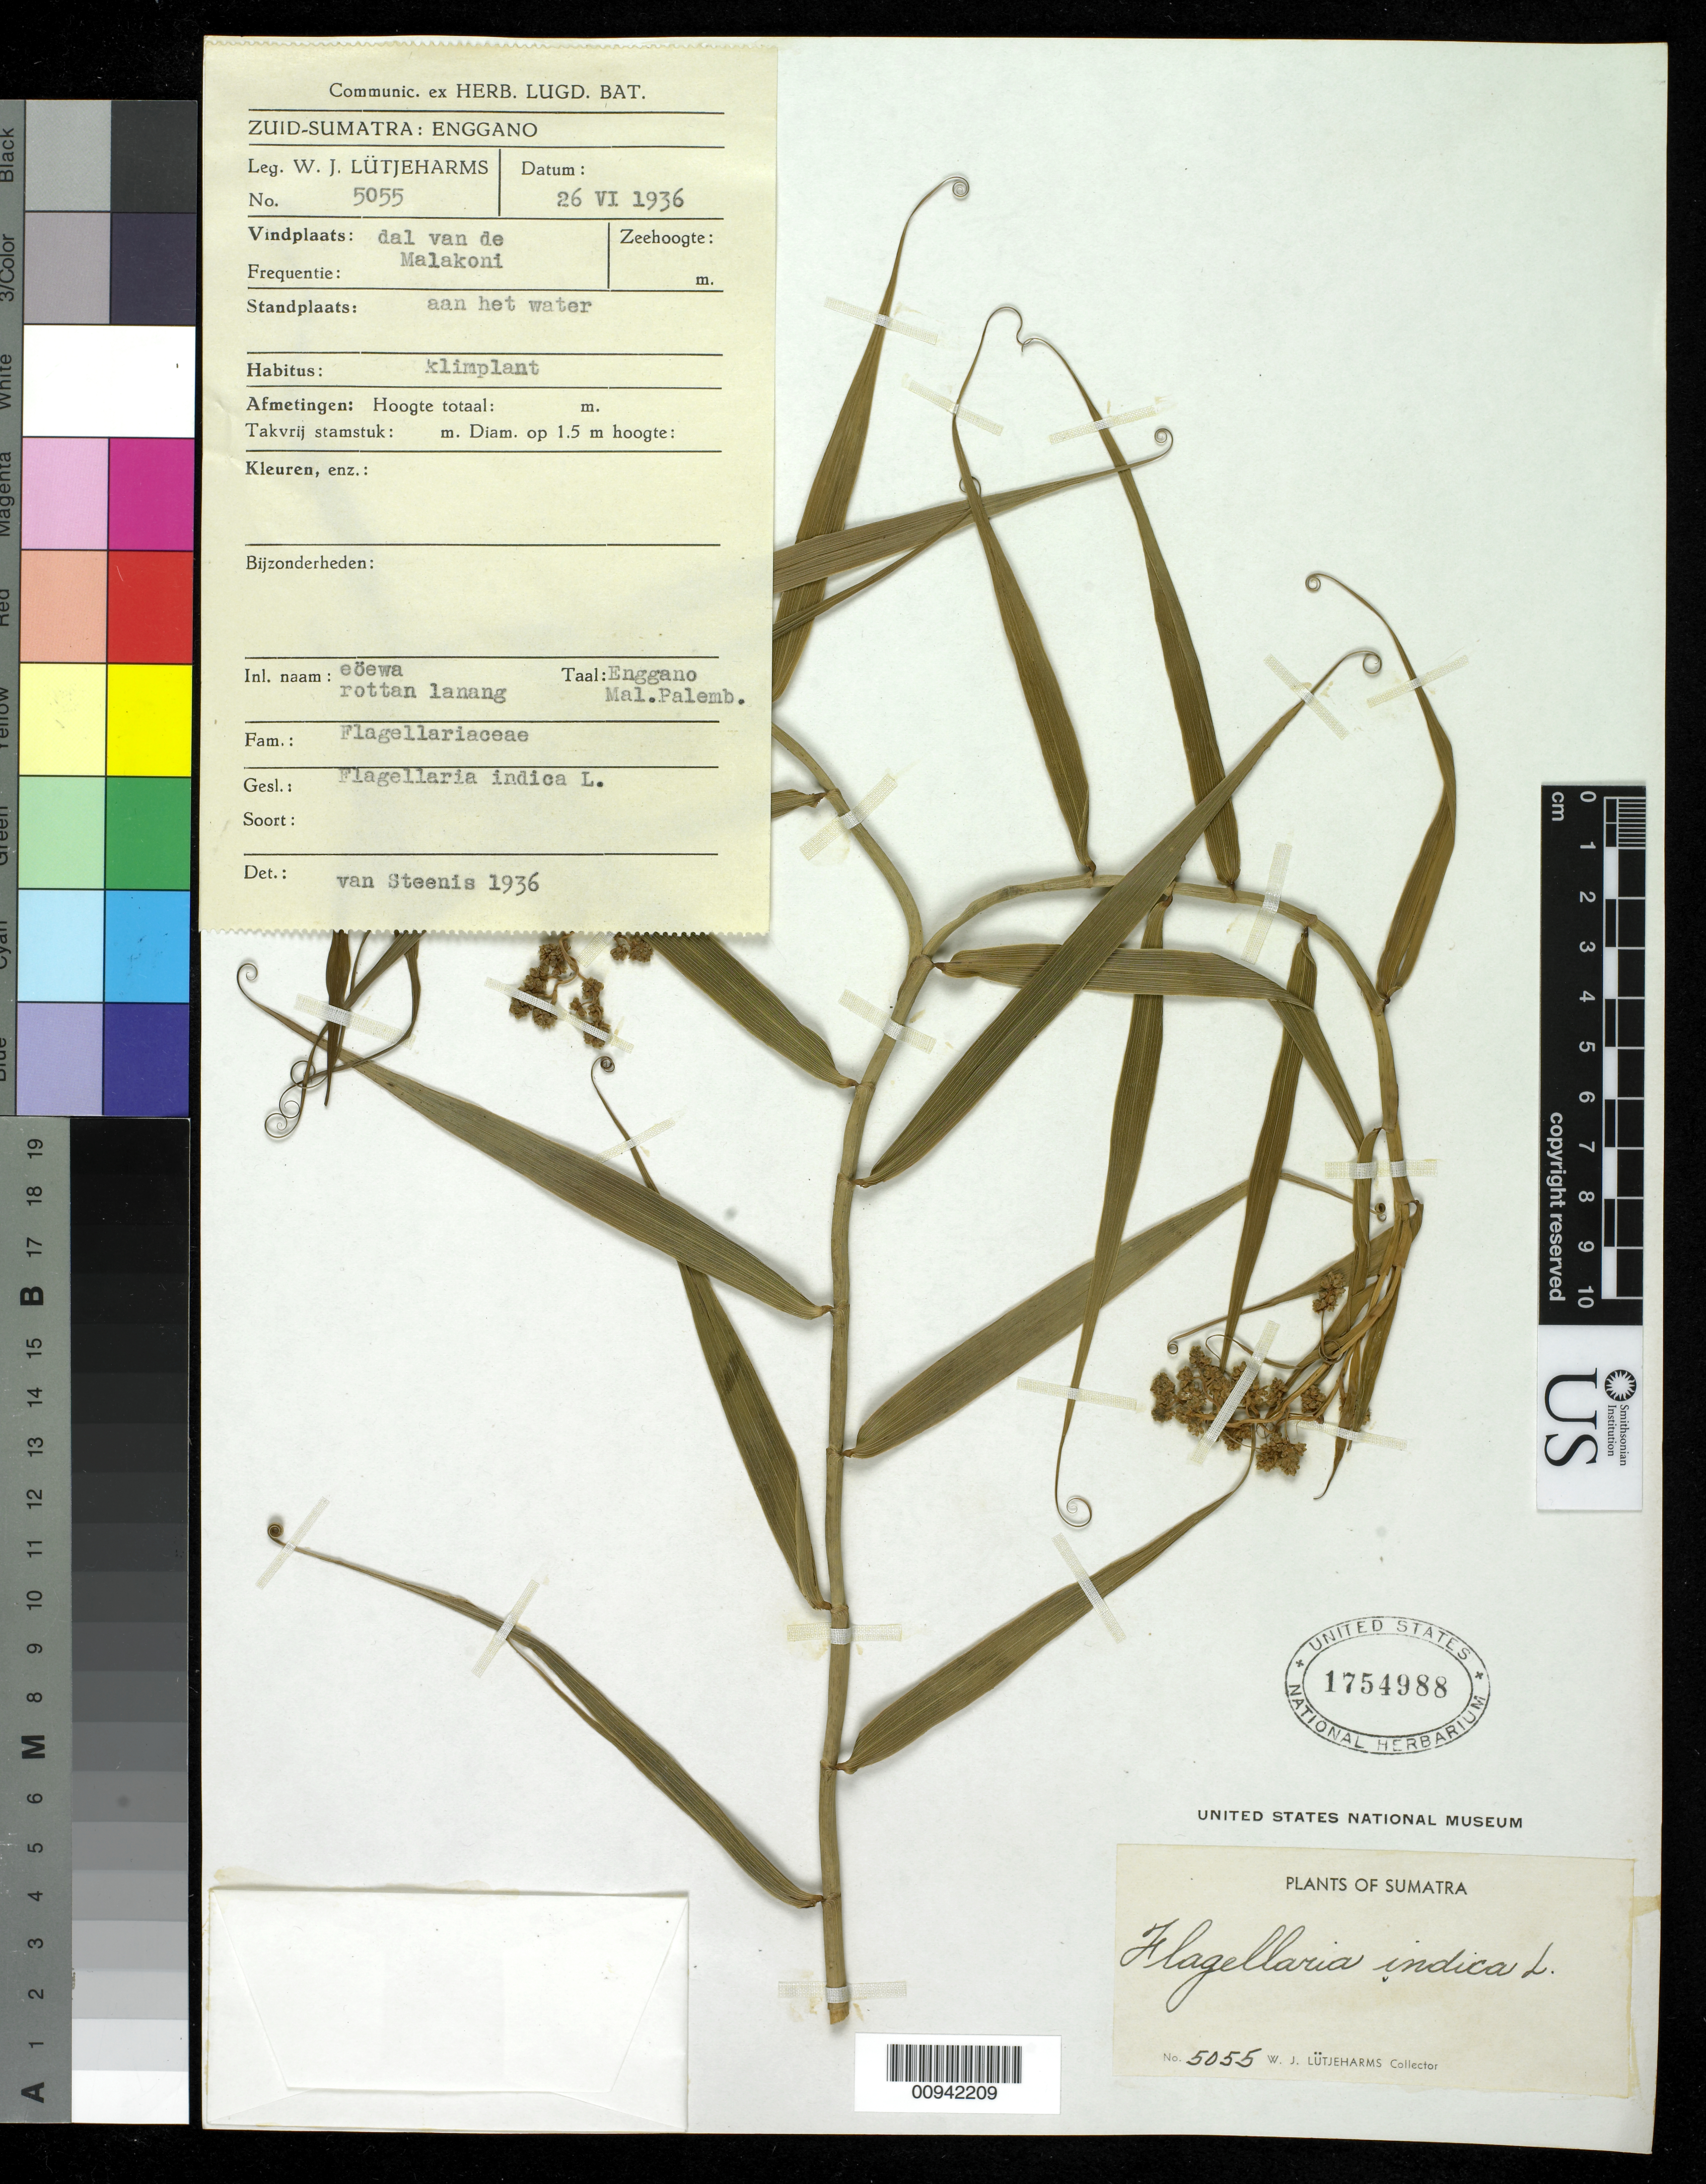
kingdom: Plantae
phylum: Tracheophyta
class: Liliopsida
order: Poales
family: Flagellariaceae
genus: Flagellaria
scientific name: Flagellaria indica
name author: L.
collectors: W. Lütjeharms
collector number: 5055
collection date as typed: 26 Jun 1936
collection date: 1936-06-26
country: Indonesia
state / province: Sumatra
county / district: South Sumatra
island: Sumatra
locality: valley of the Malakoni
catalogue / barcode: US 1754988